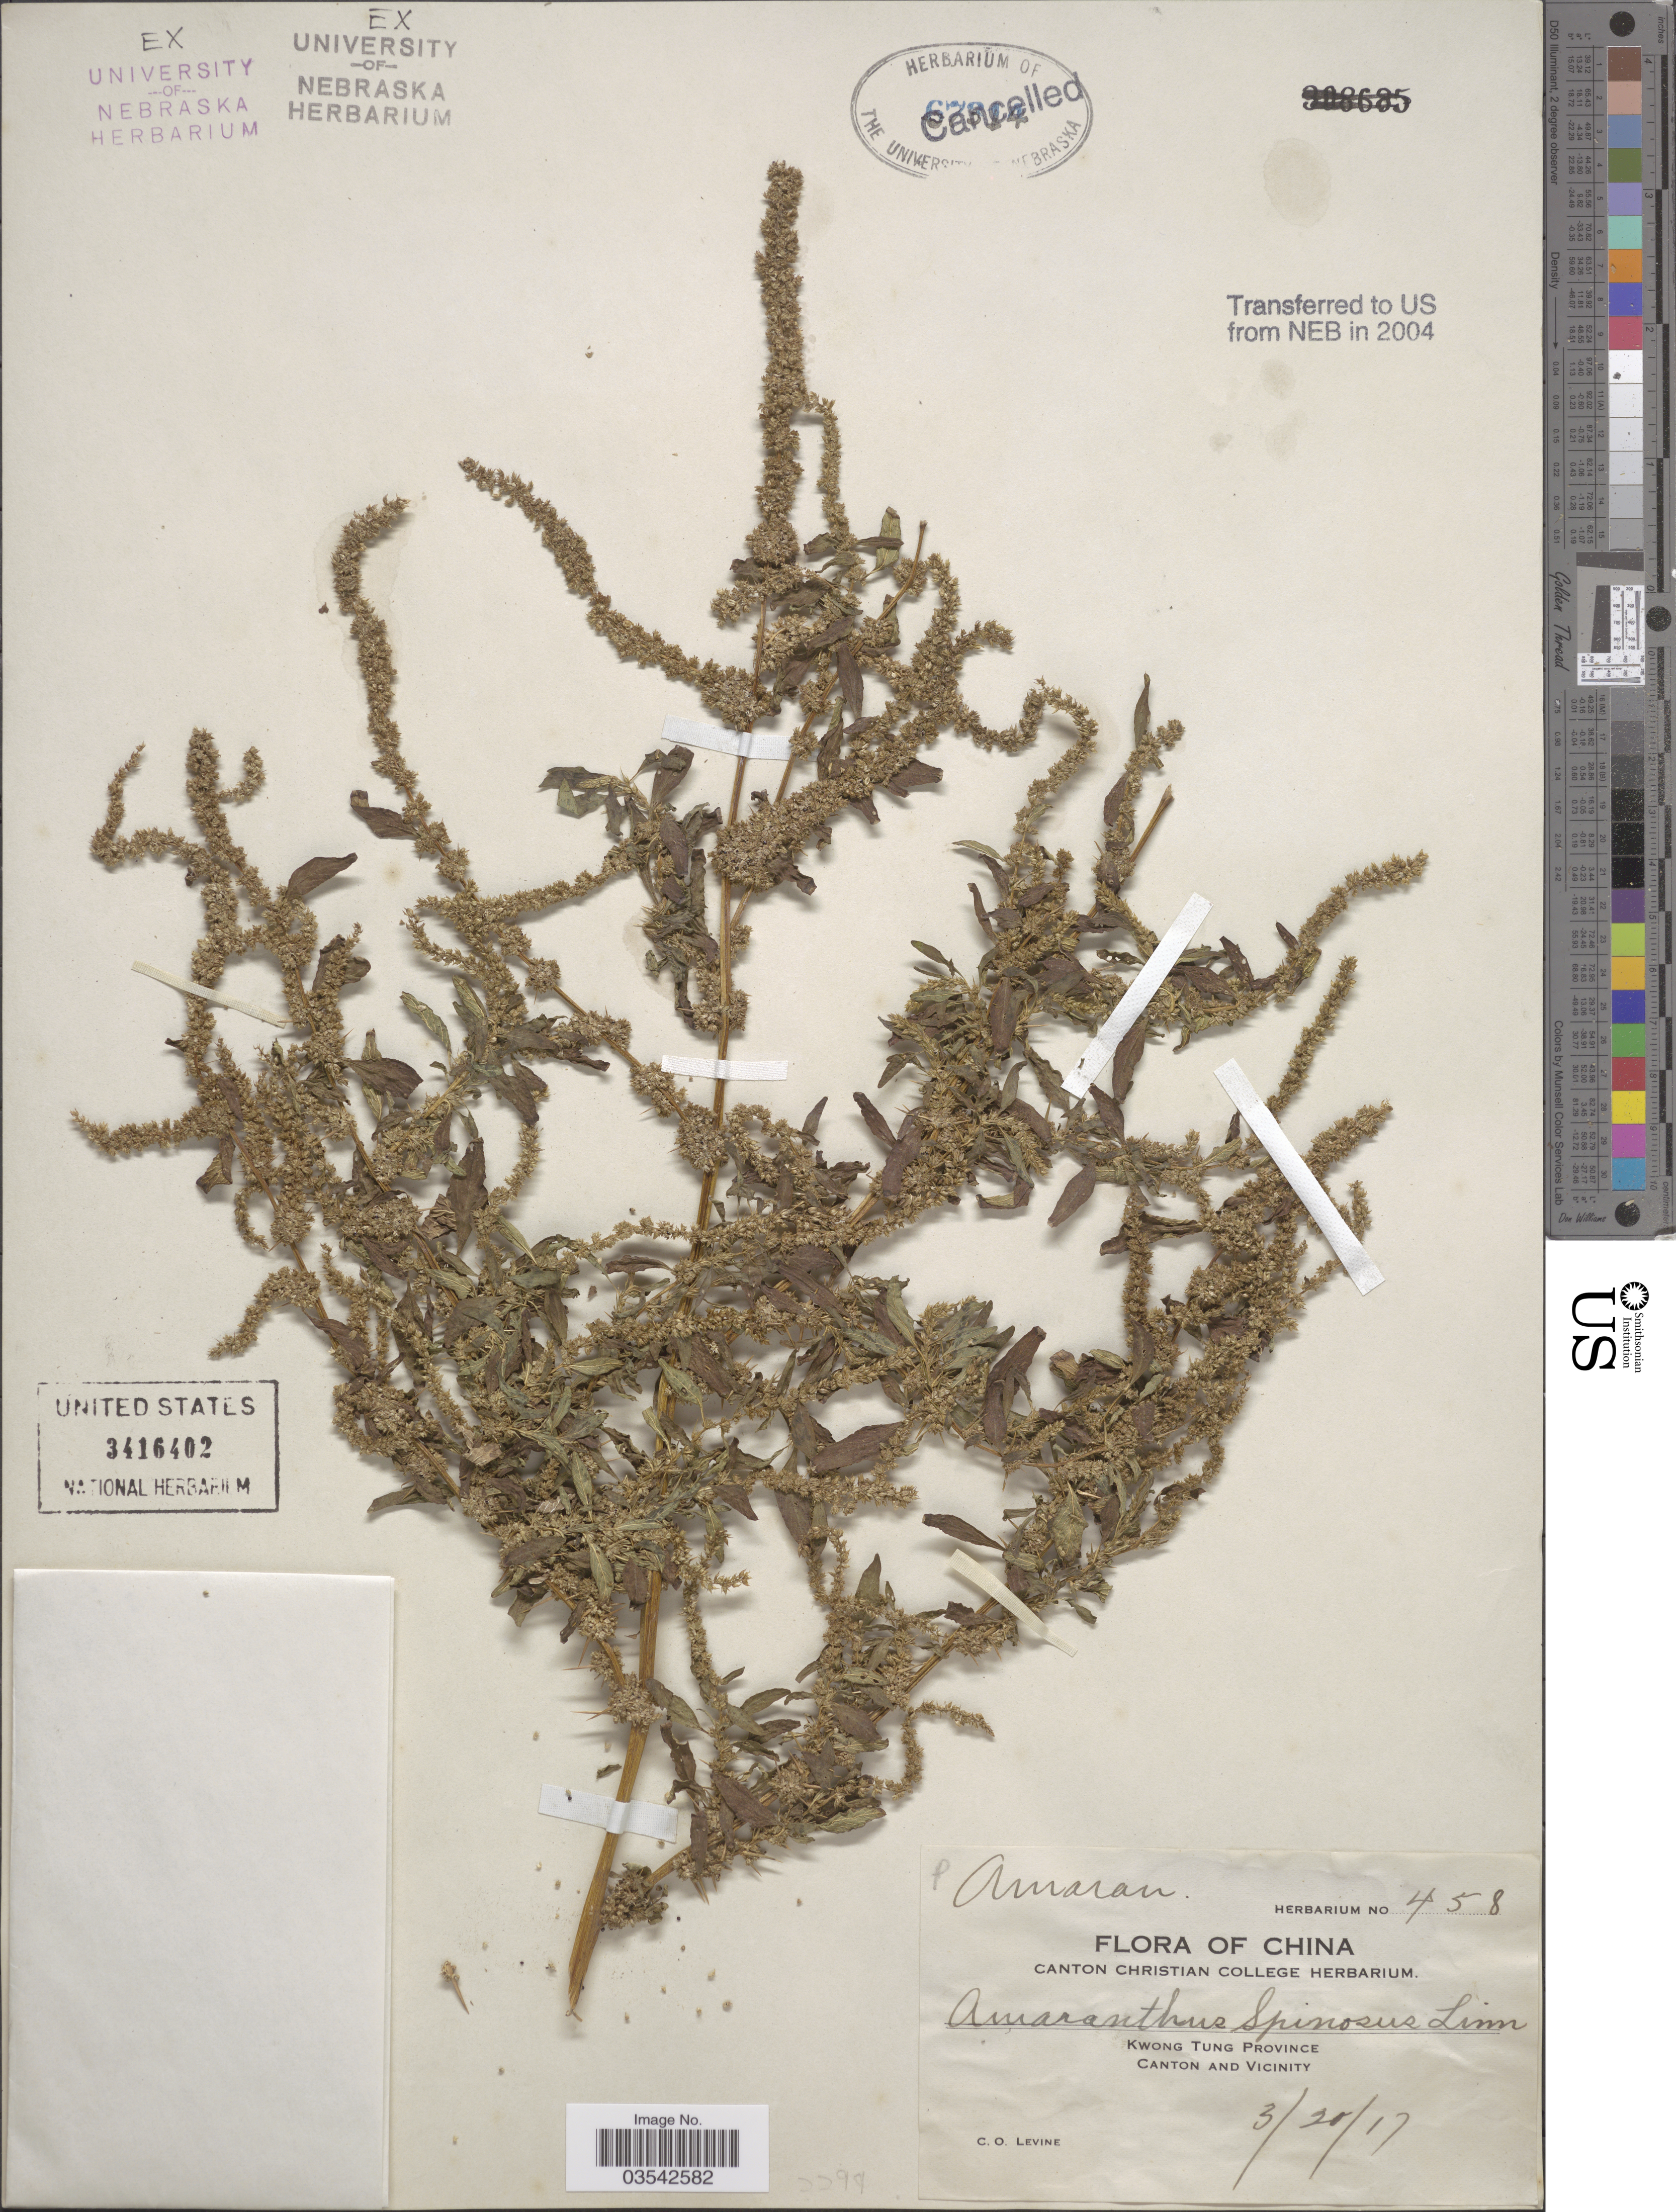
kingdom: Plantae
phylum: Tracheophyta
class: Magnoliopsida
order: Caryophyllales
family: Amaranthaceae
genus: Amaranthus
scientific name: Amaranthus spinosus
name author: L.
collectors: C. O. Levine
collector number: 458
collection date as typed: Transcribed d/m/y: 20/3/17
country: China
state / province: Guangdong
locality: Kwong Tung Province. Canton and Vicinity.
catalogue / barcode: US 3416402